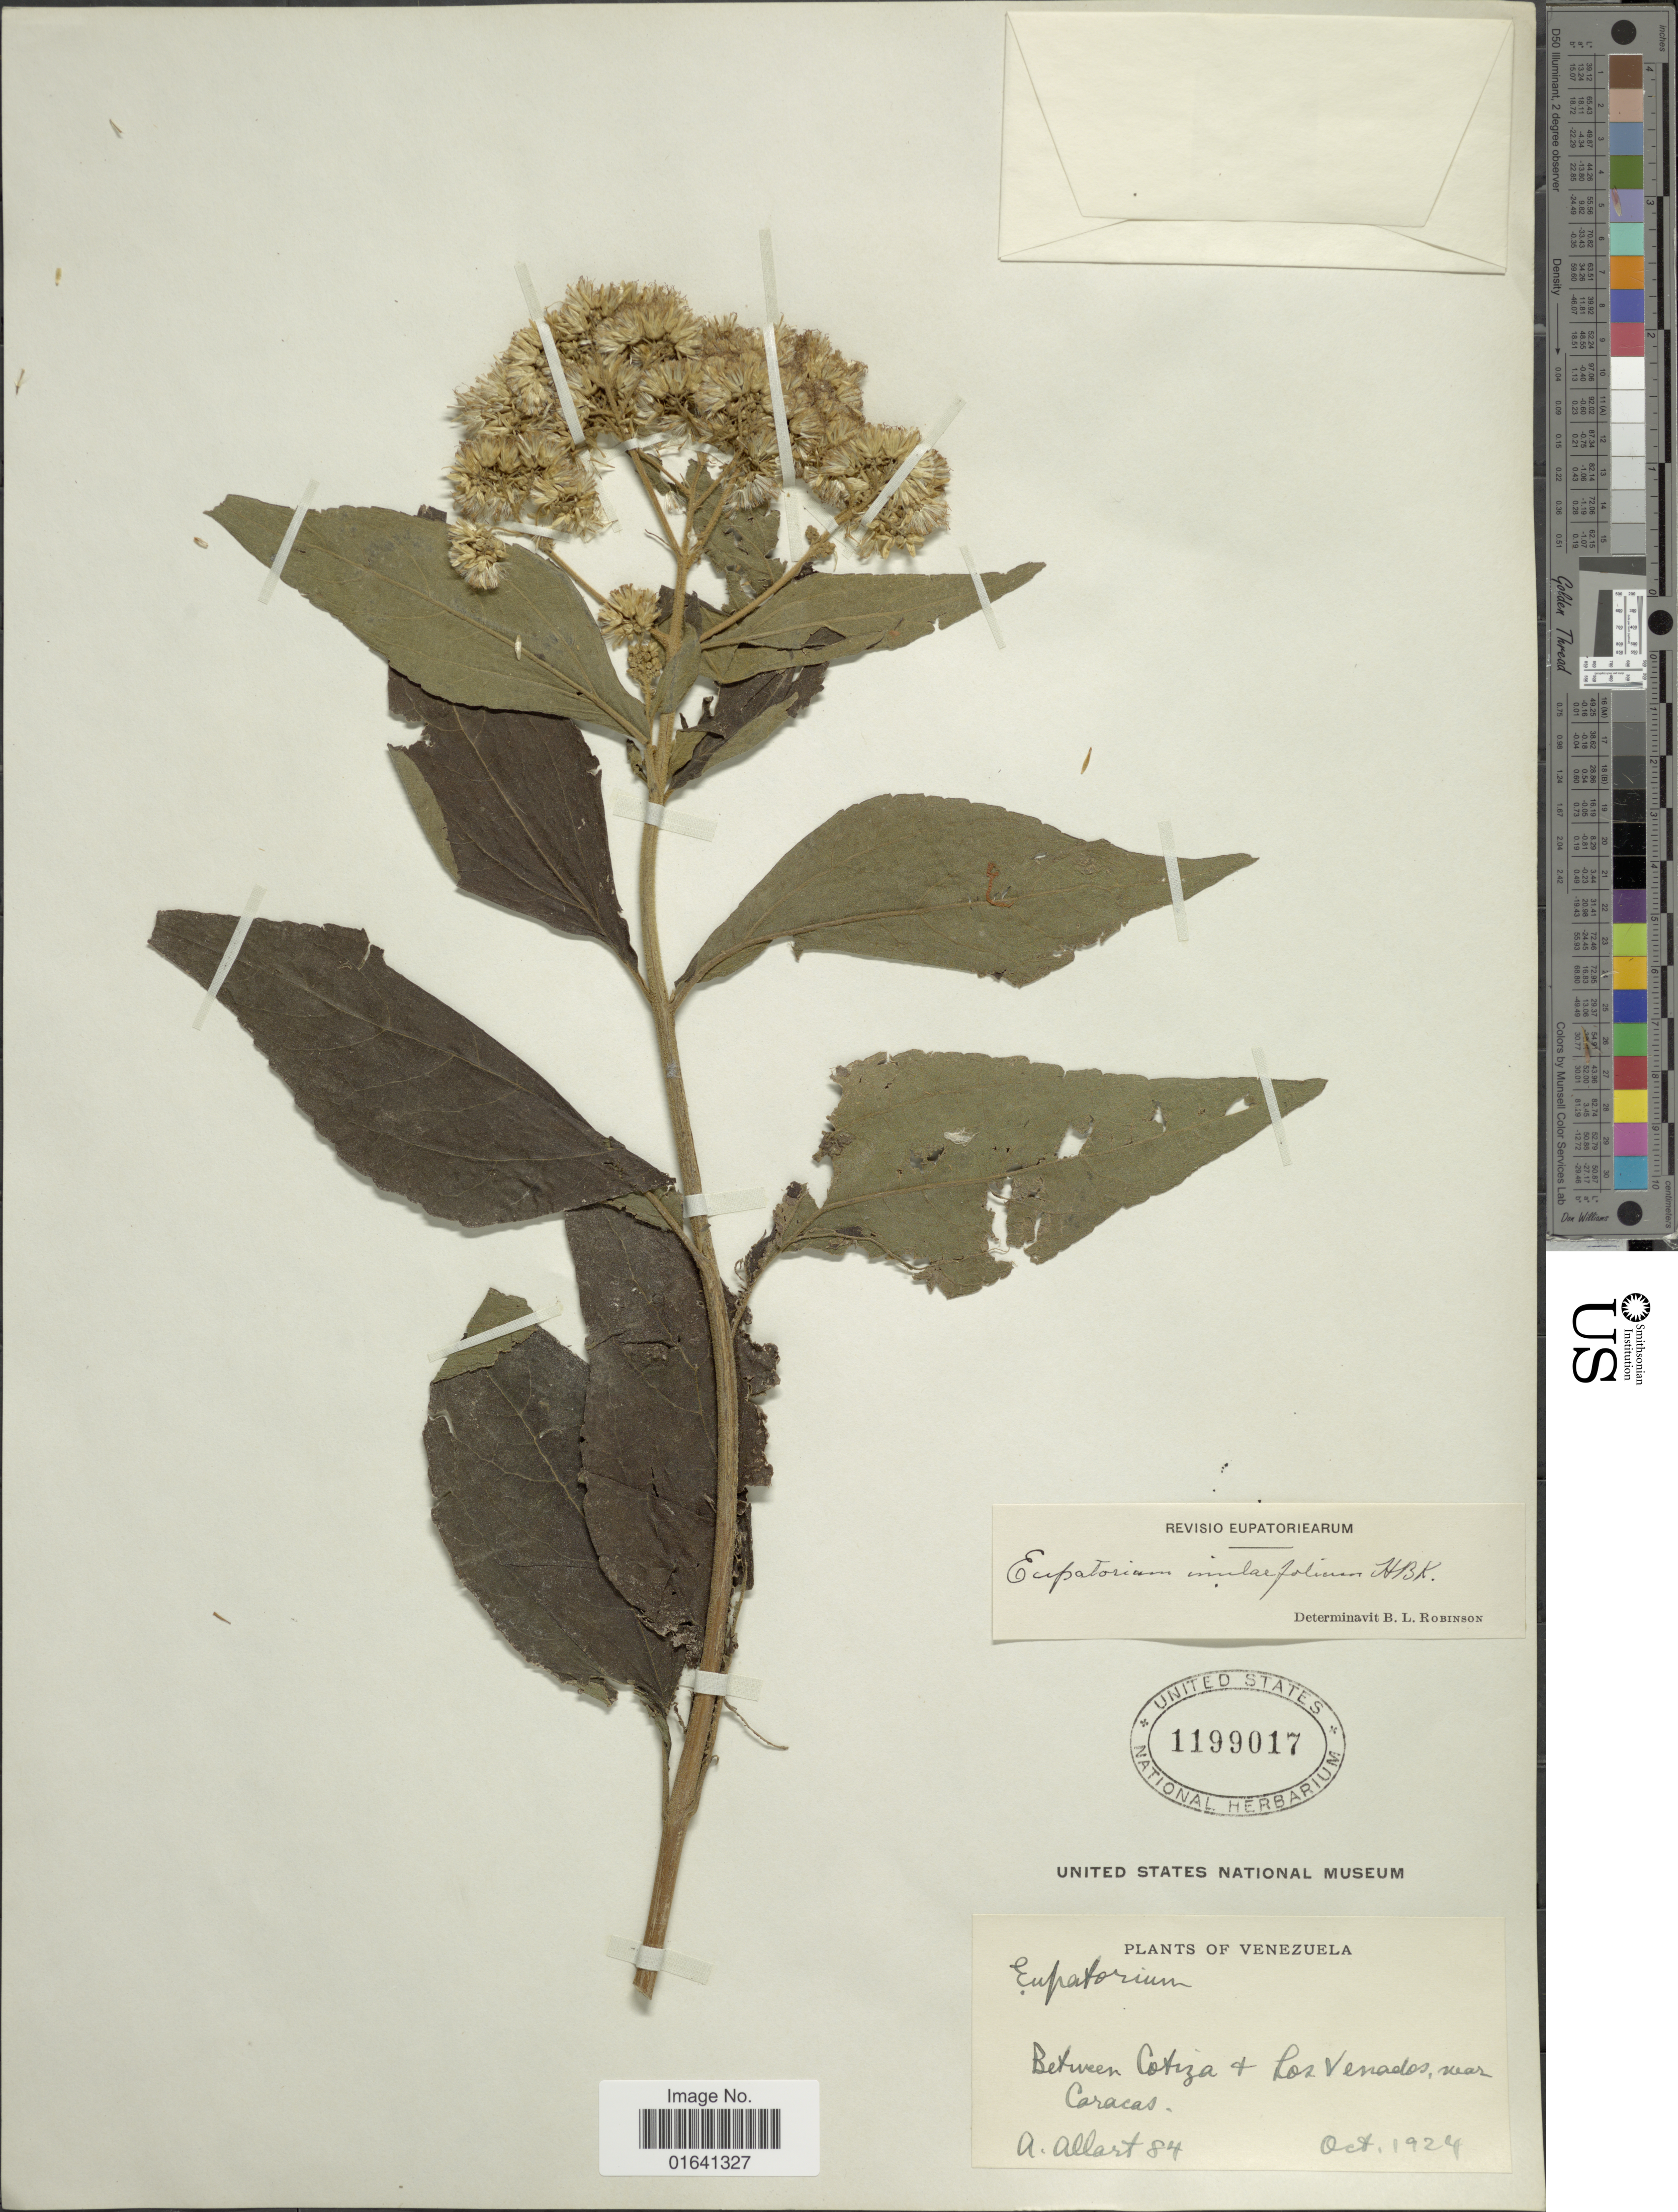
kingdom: Plantae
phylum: Tracheophyta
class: Magnoliopsida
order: Asterales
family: Asteraceae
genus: Austroeupatorium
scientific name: Austroeupatorium inulaefolium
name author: (Kunth) R.M. King & H. Rob.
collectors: A. Allart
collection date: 1924-10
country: Venezuela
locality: Between Cotiza + Los Venados, near Caracas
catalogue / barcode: US 1199017